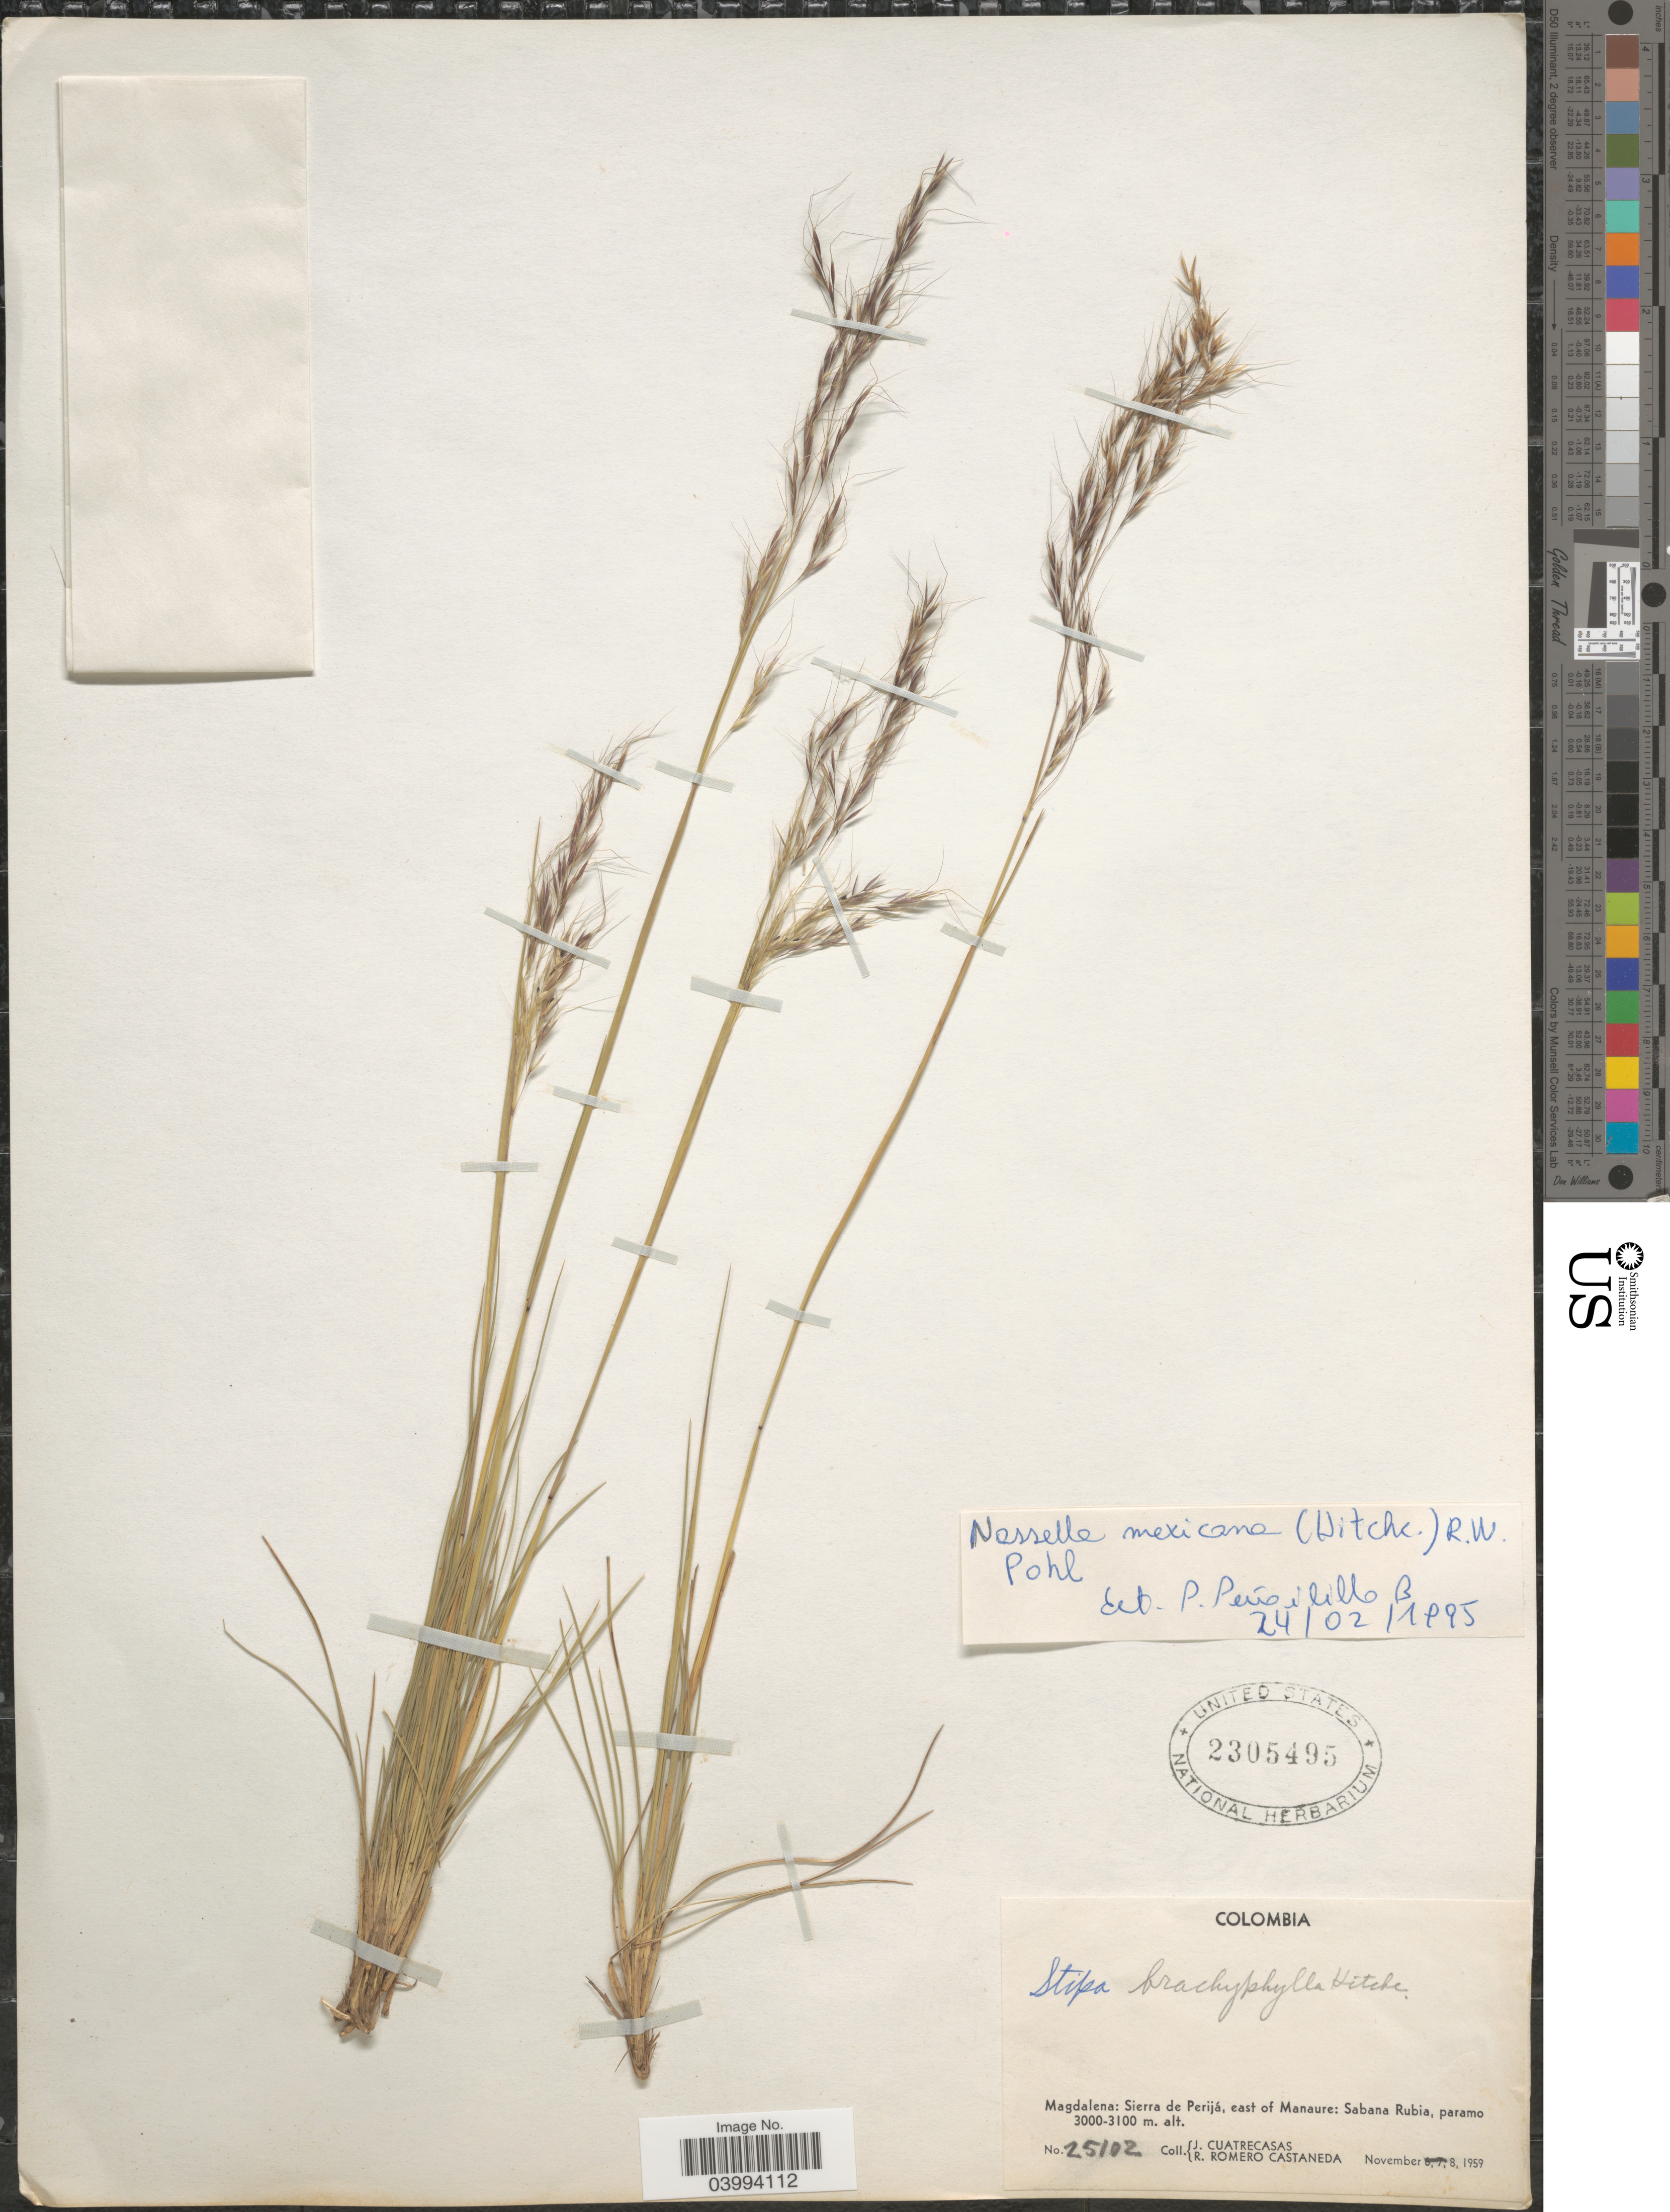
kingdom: Plantae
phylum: Tracheophyta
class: Liliopsida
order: Poales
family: Poaceae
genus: Nassella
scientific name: Nassella mexicana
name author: (Hitchc.) R.W. Pohl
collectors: J. Cuatrecasas & R. Romero Castañeda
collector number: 25102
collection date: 1959-11-08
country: Colombia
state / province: Magdalena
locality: Sierra de Perijá, east of Manaure: Sabana Rubia, paramo.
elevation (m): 3000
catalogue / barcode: US 2305495